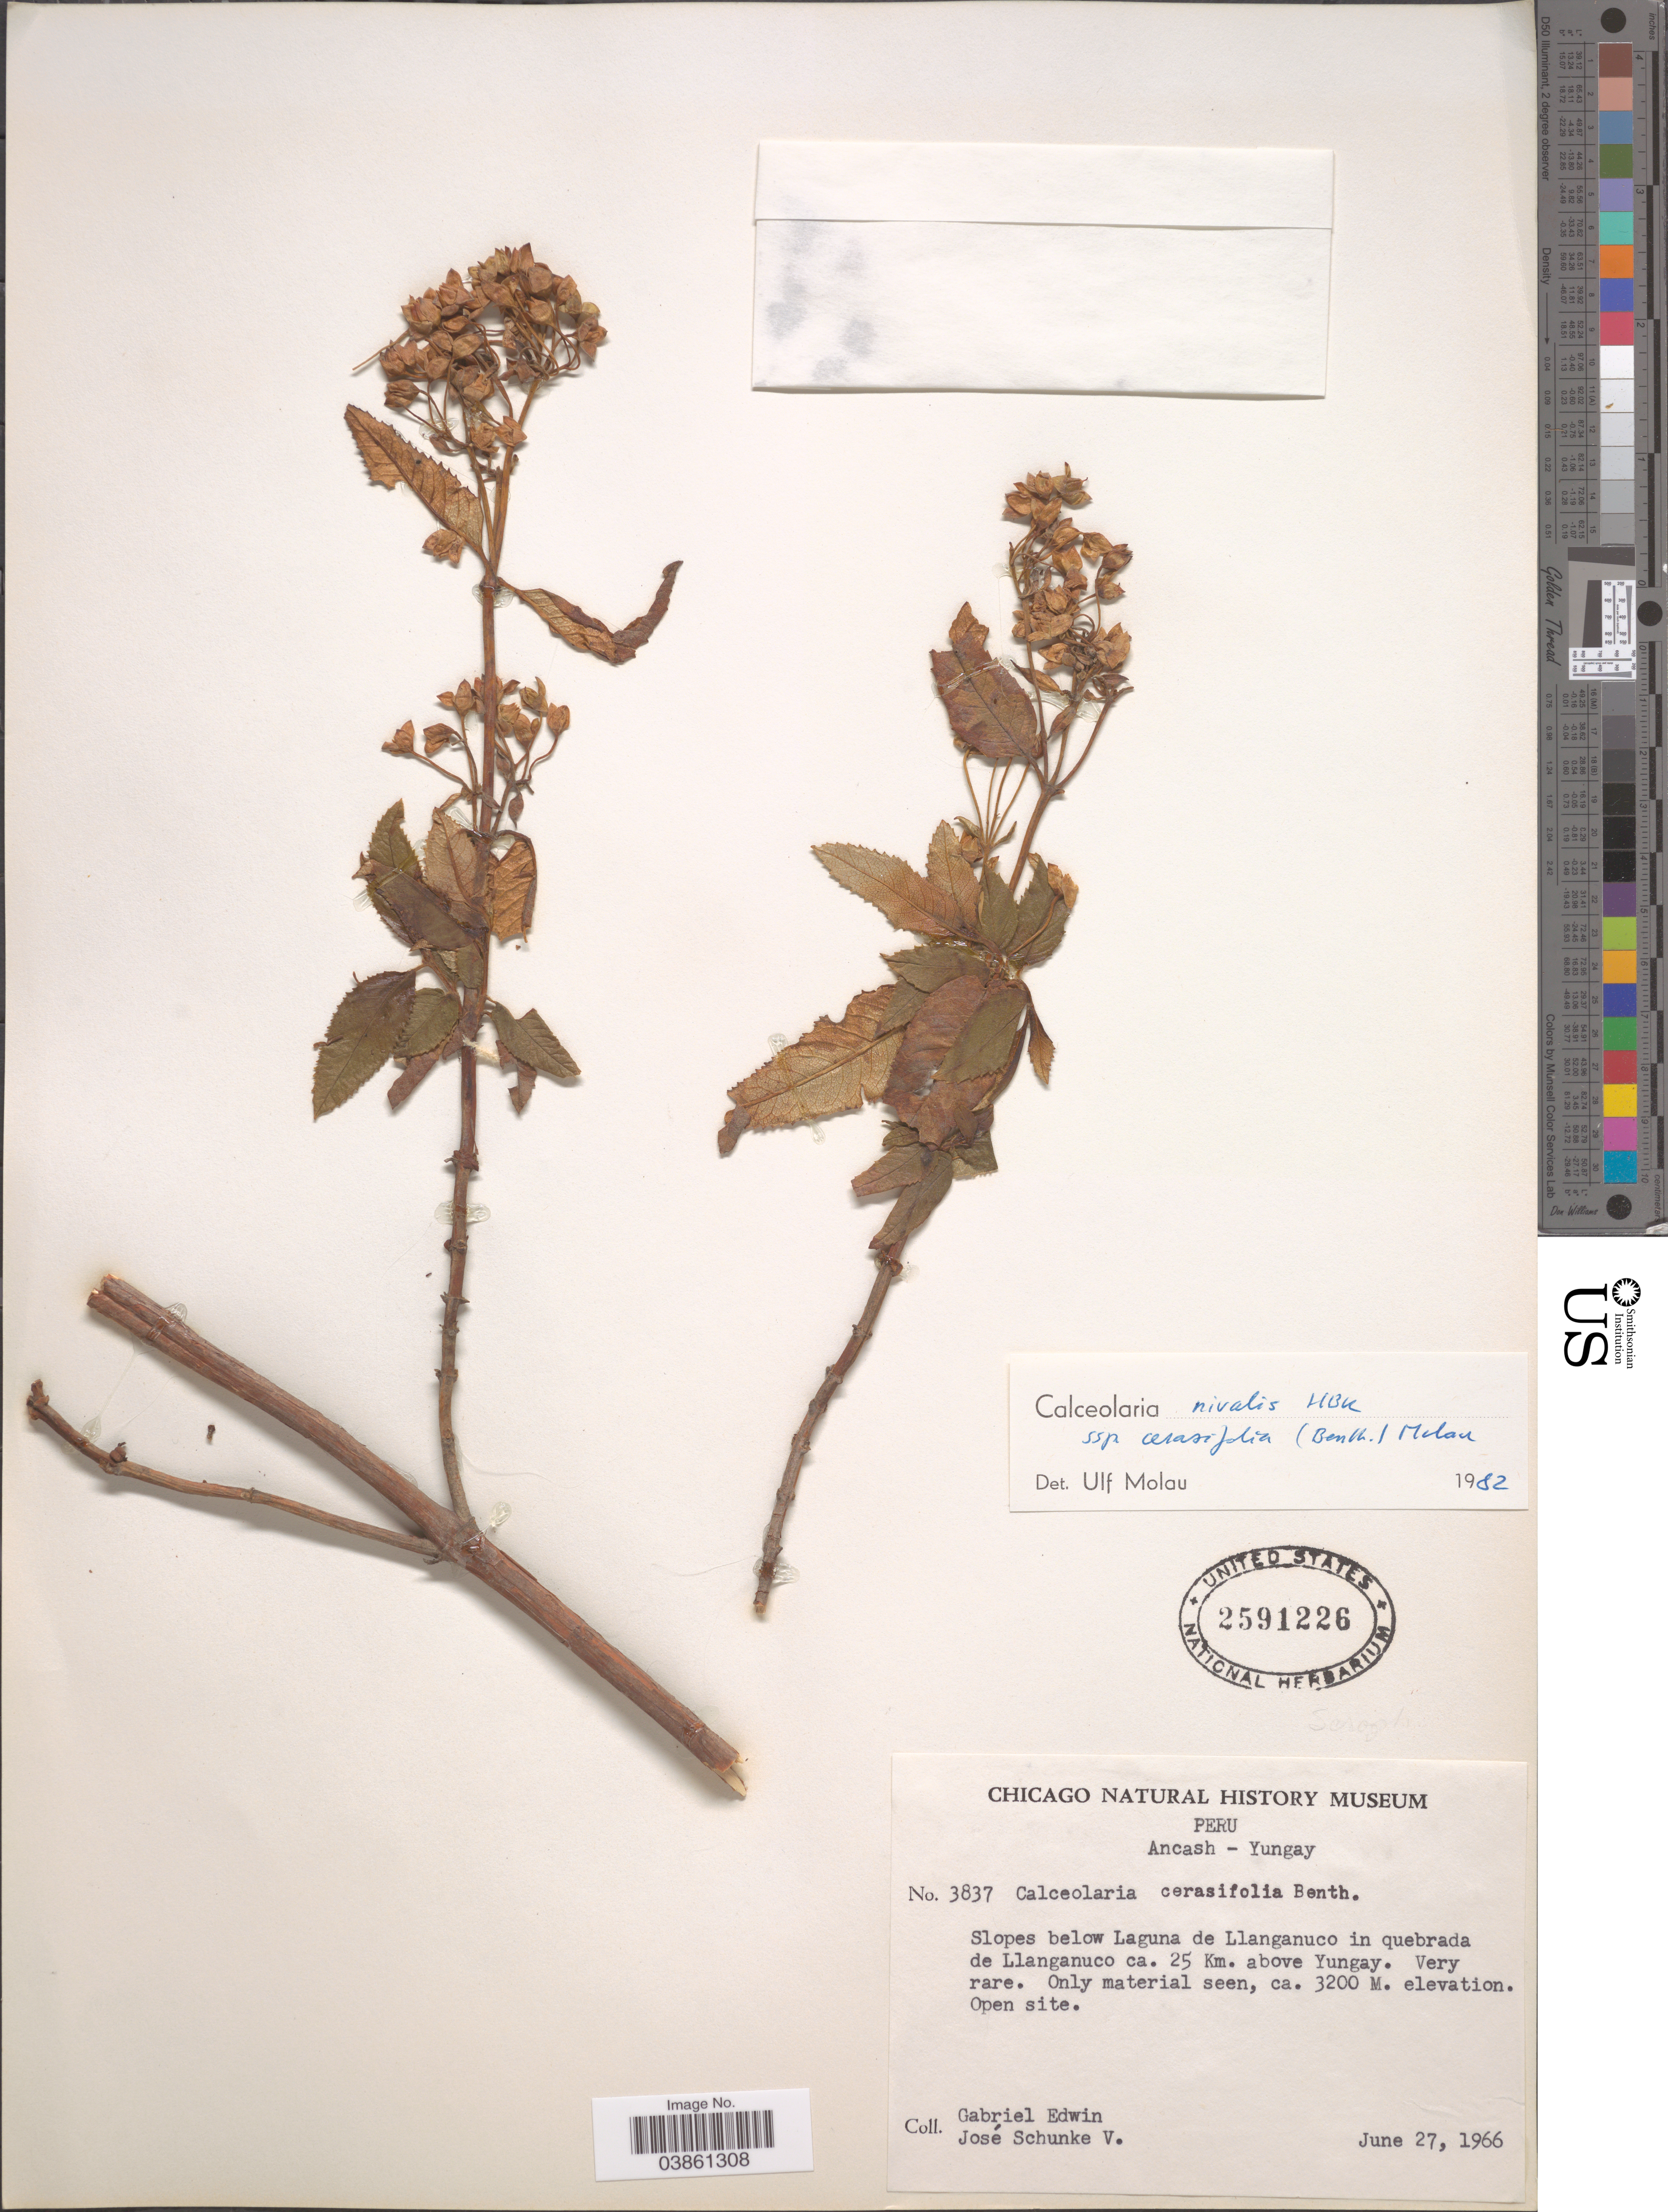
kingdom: Plantae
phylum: Tracheophyta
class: Magnoliopsida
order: Lamiales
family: Calceolariaceae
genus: Calceolaria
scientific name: Calceolaria nivalis subsp. cerasifolia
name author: (Benth.) Molau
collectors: G. Edwin & J. Schunke Vigo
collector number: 3837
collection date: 1966-06-27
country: Peru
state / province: Ancash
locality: Yungay. Slopes below Laguna de Llanganuco in quebrada de Llanganuco ca. 25 Km. above Yungay.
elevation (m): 3200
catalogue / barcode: US 2591226